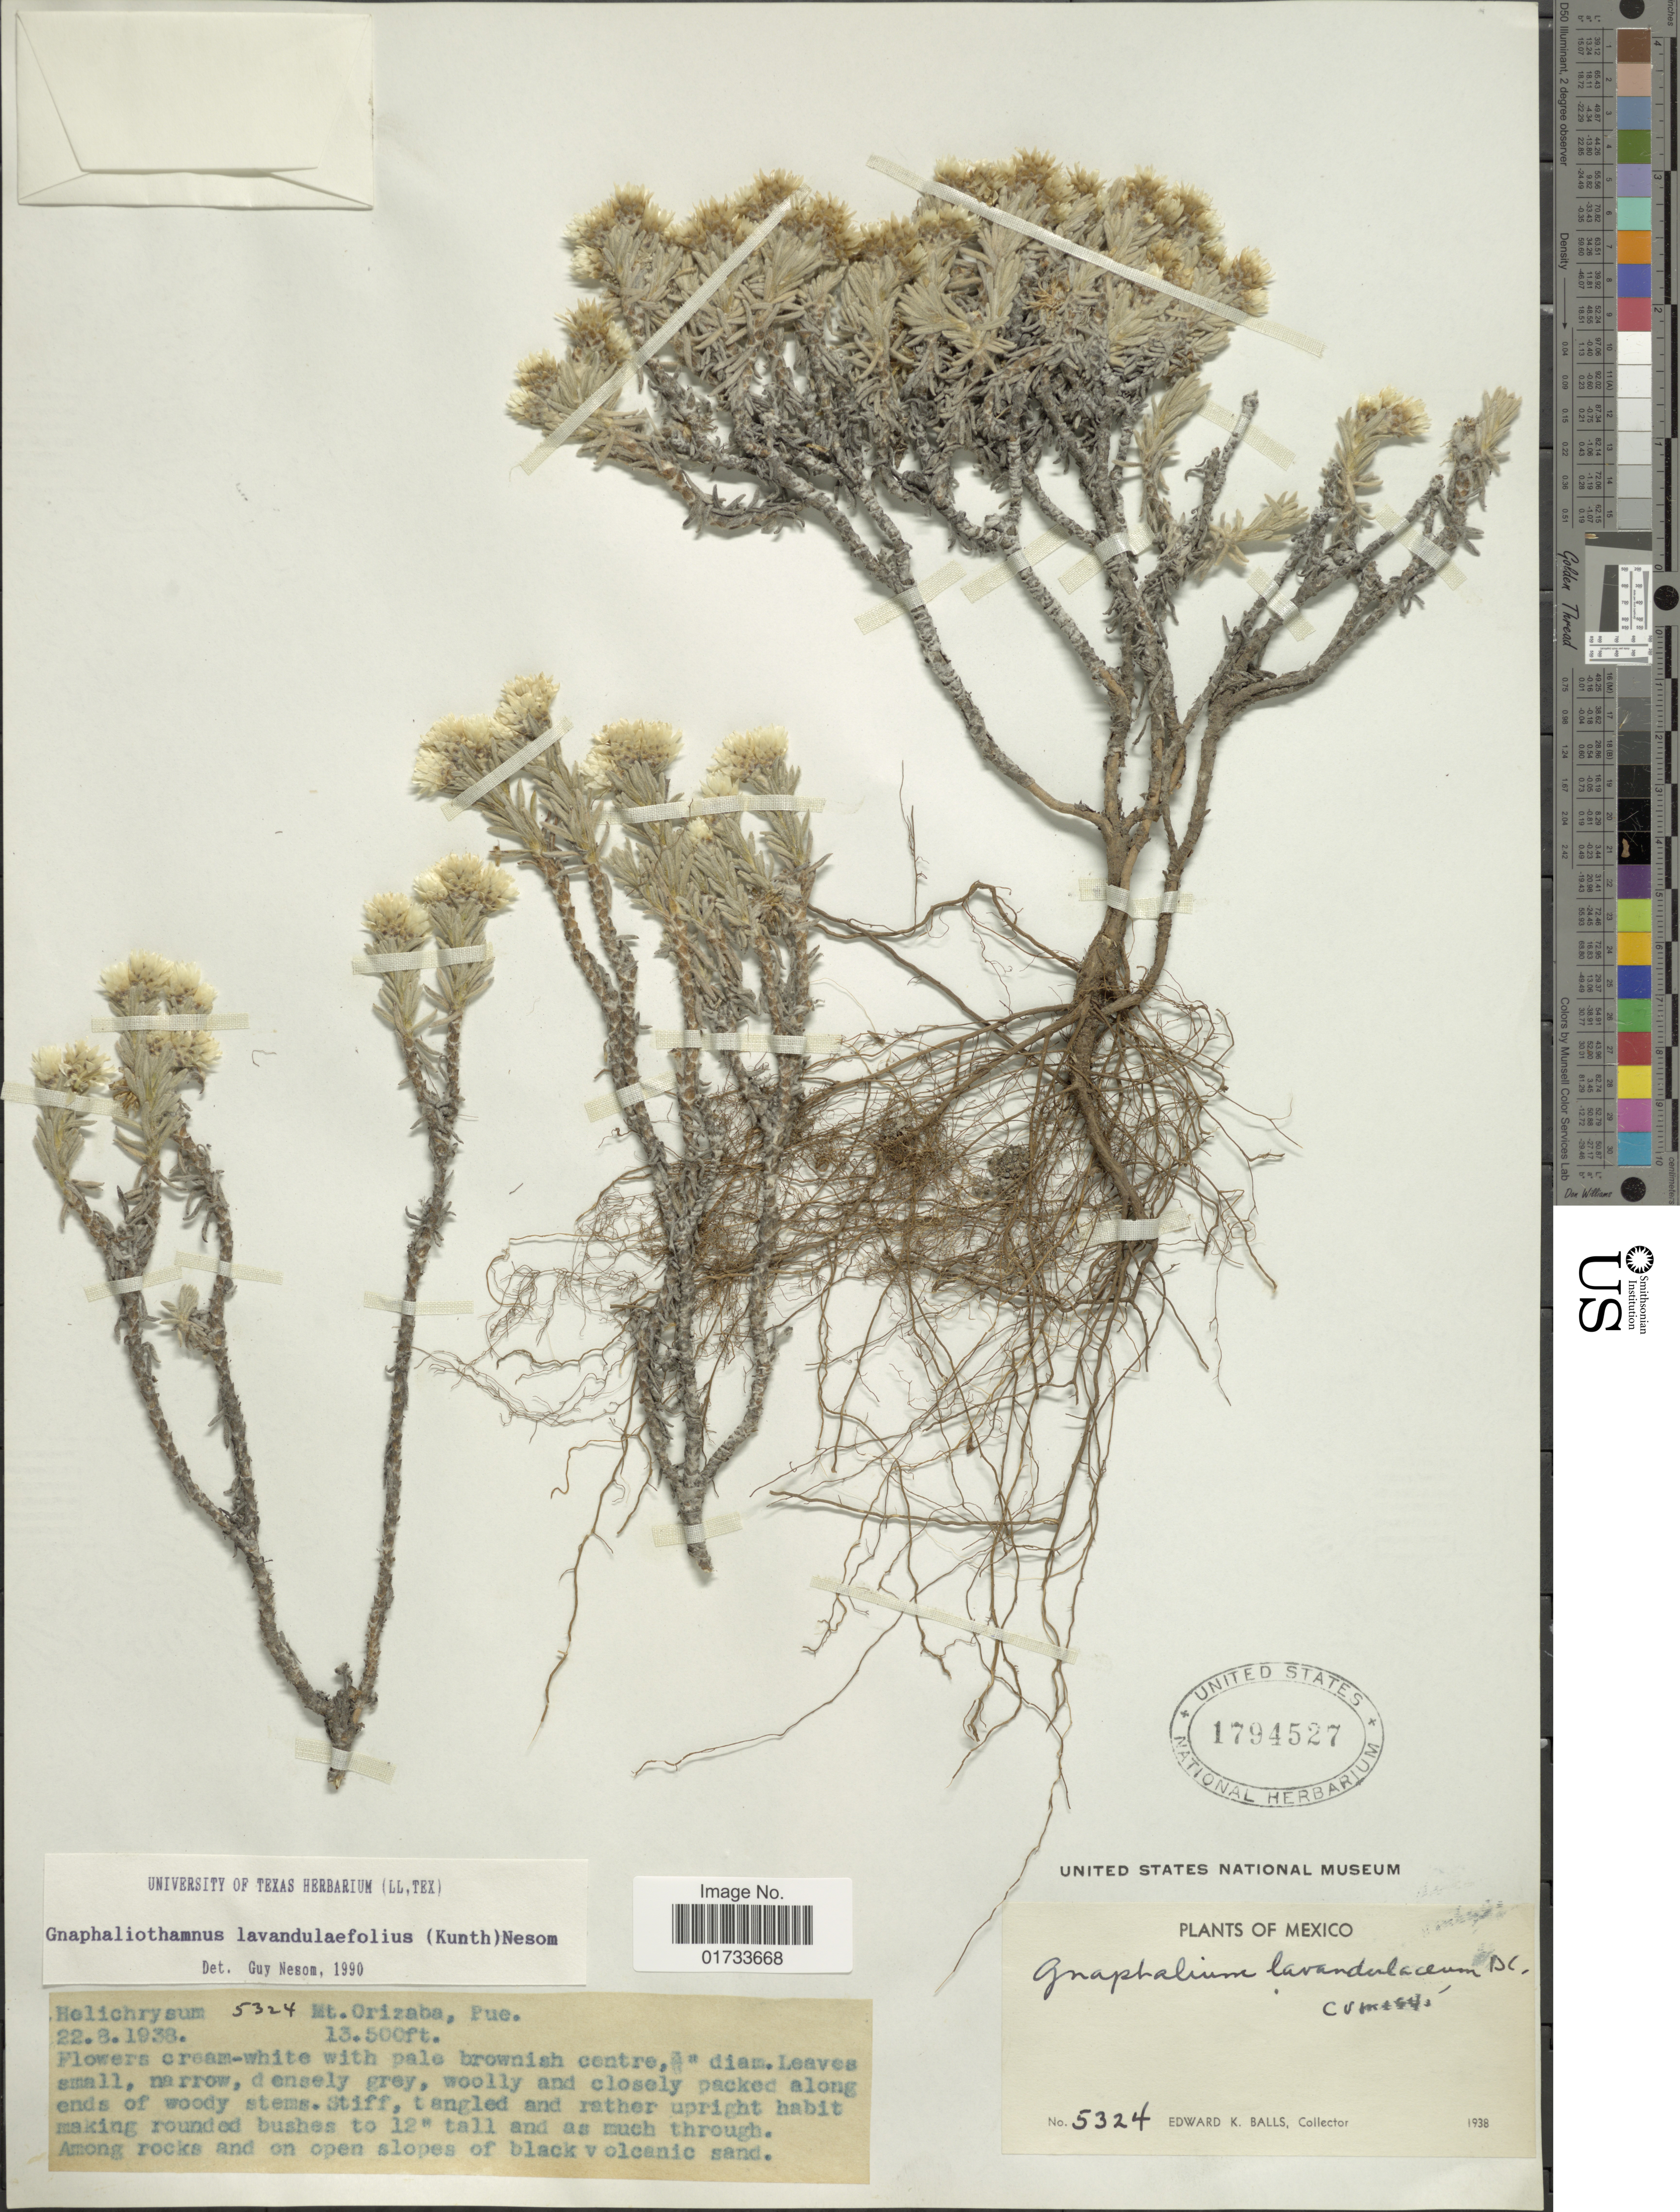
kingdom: Plantae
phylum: Tracheophyta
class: Magnoliopsida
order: Asterales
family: Asteraceae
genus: Chionolaena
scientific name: Chionolaena lavandulifolia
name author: (Kunth) Benth. & Hook.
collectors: E. K. Balls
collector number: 5324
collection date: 1938-08-22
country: Mexico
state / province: Puebla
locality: Mt. Orizaba, among rocks and on open slopes of black volcanic sand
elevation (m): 4115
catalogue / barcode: US 1794527